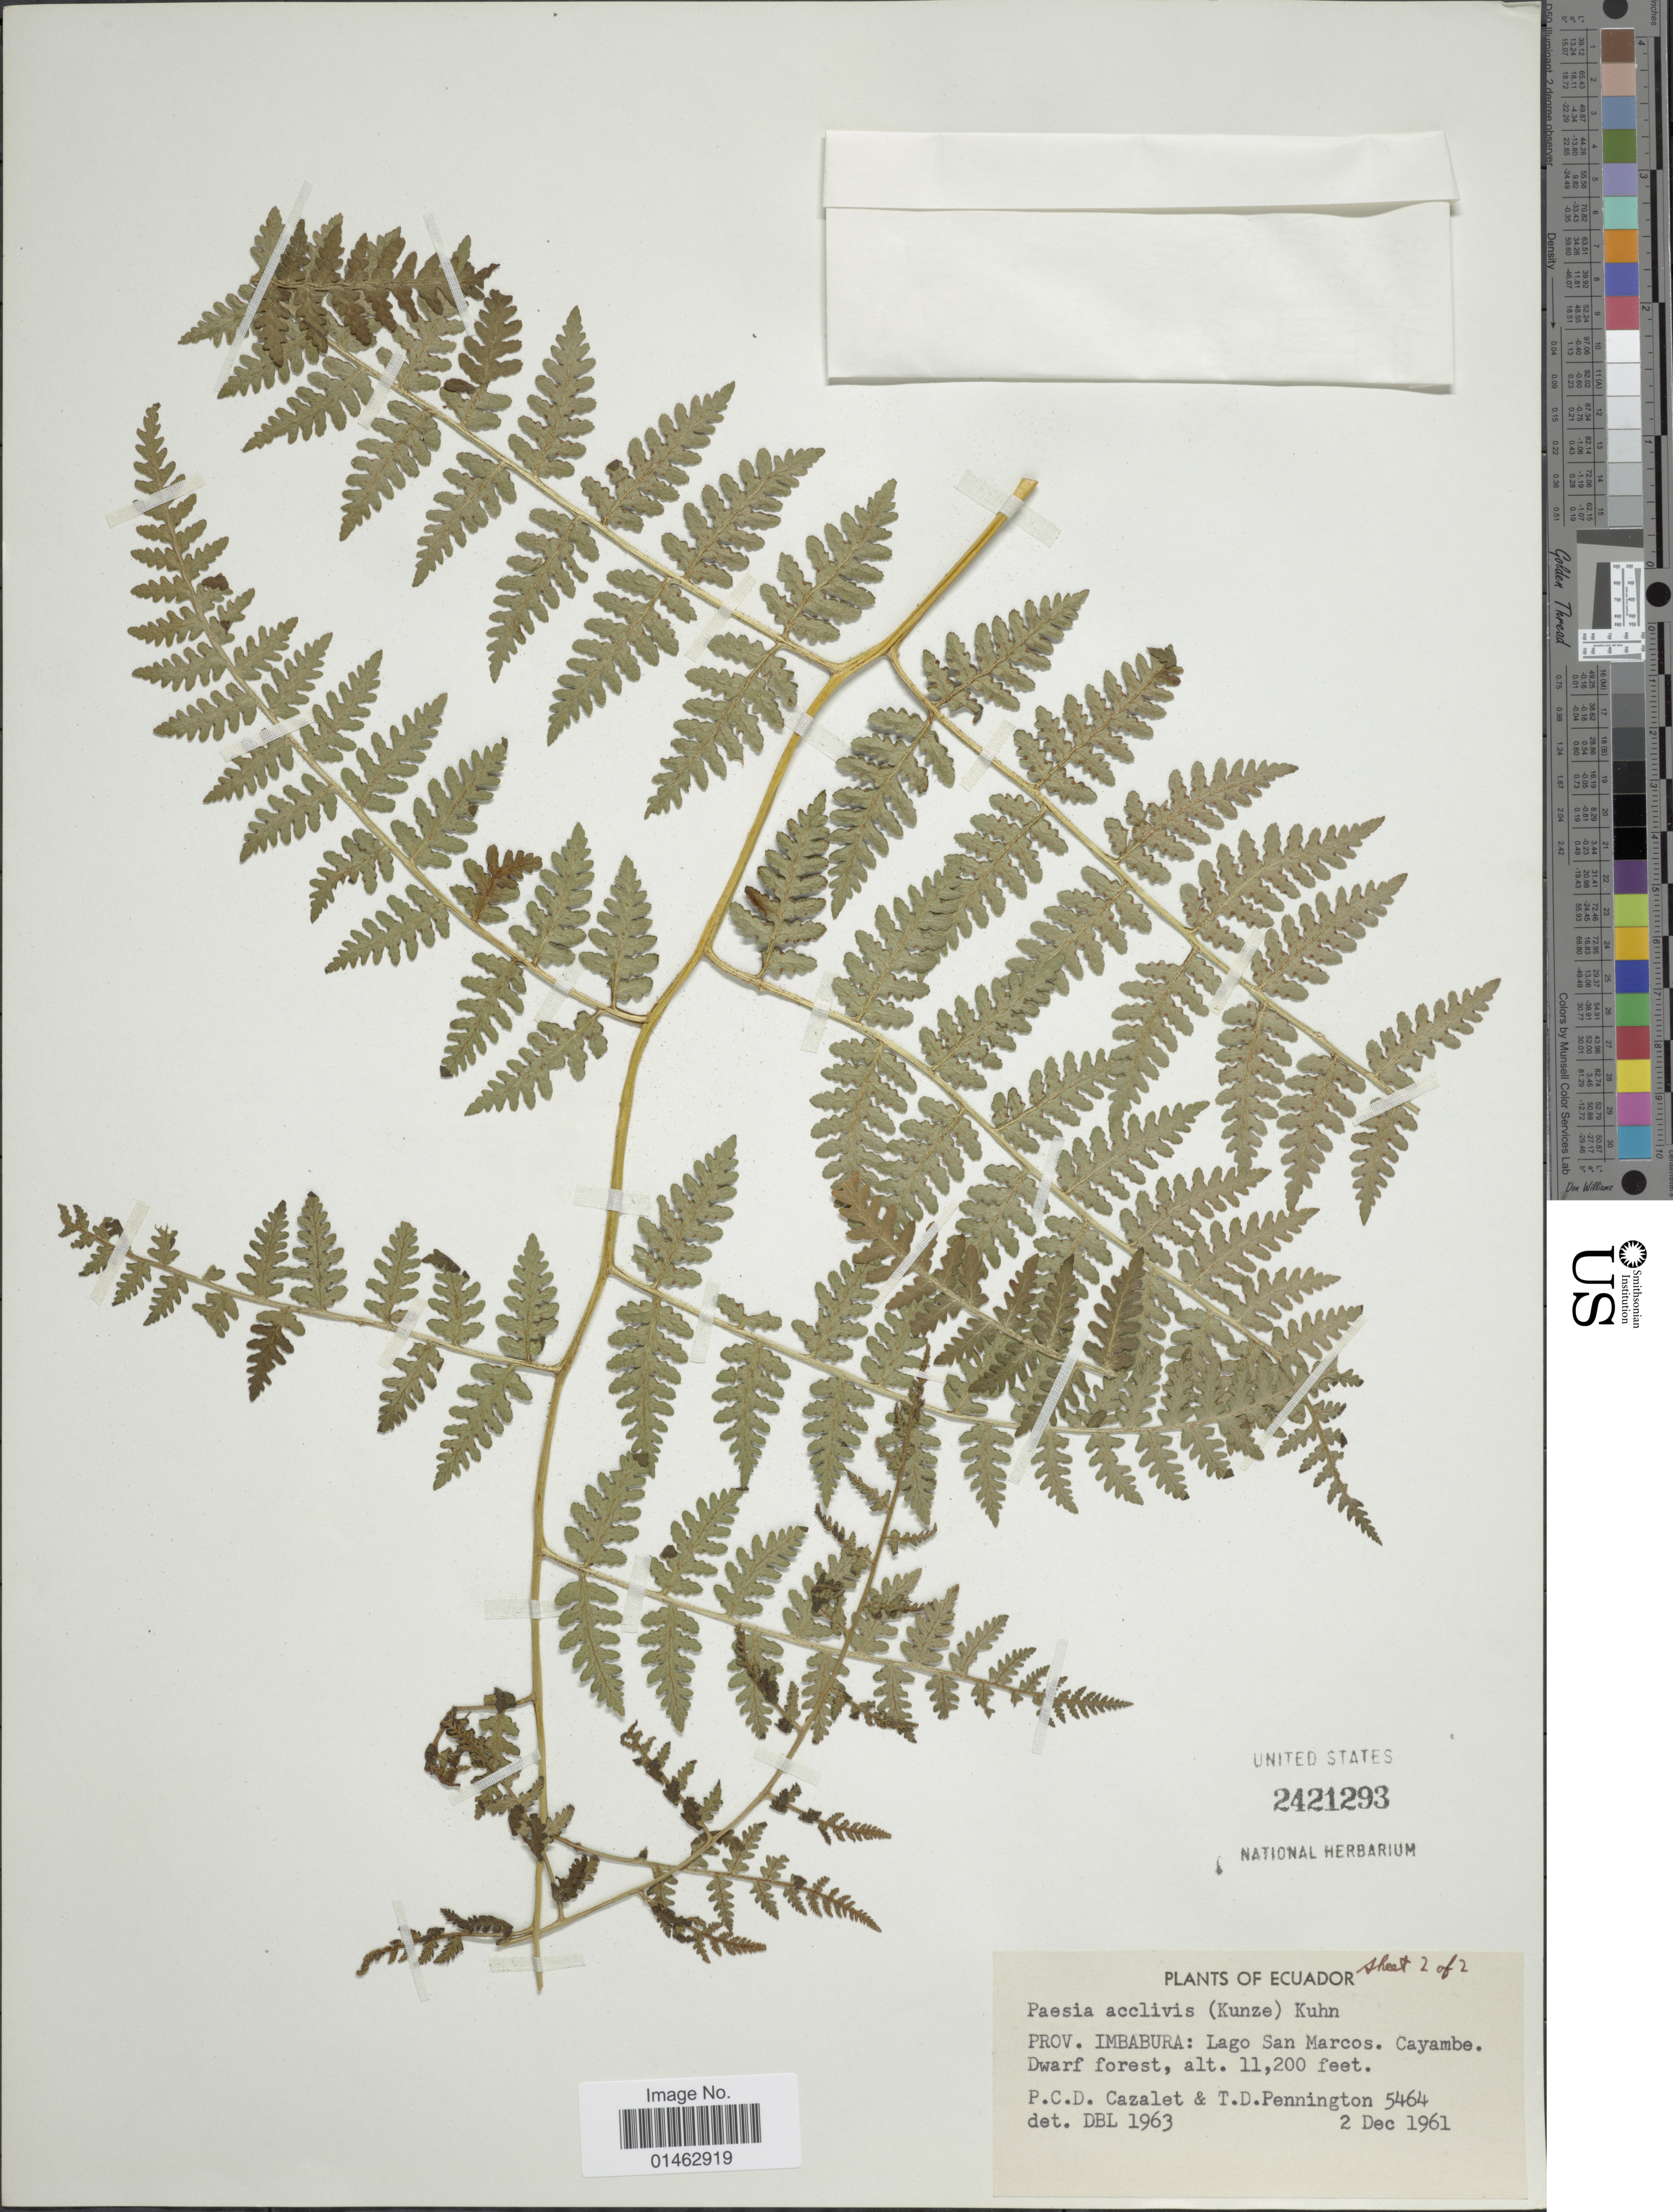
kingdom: Plantae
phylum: Tracheophyta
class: Polypodiopsida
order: Polypodiales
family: Dennstaedtiaceae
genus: Hypolepis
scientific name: Hypolepis flexuosa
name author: Sodiro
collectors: P. C. D. Cazalet & T. D. Pennington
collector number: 5464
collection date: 1961-12-02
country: Ecuador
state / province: Imbabura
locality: Lago San marcos. Cayambe Dwarf forest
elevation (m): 3414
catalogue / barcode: US 2421293